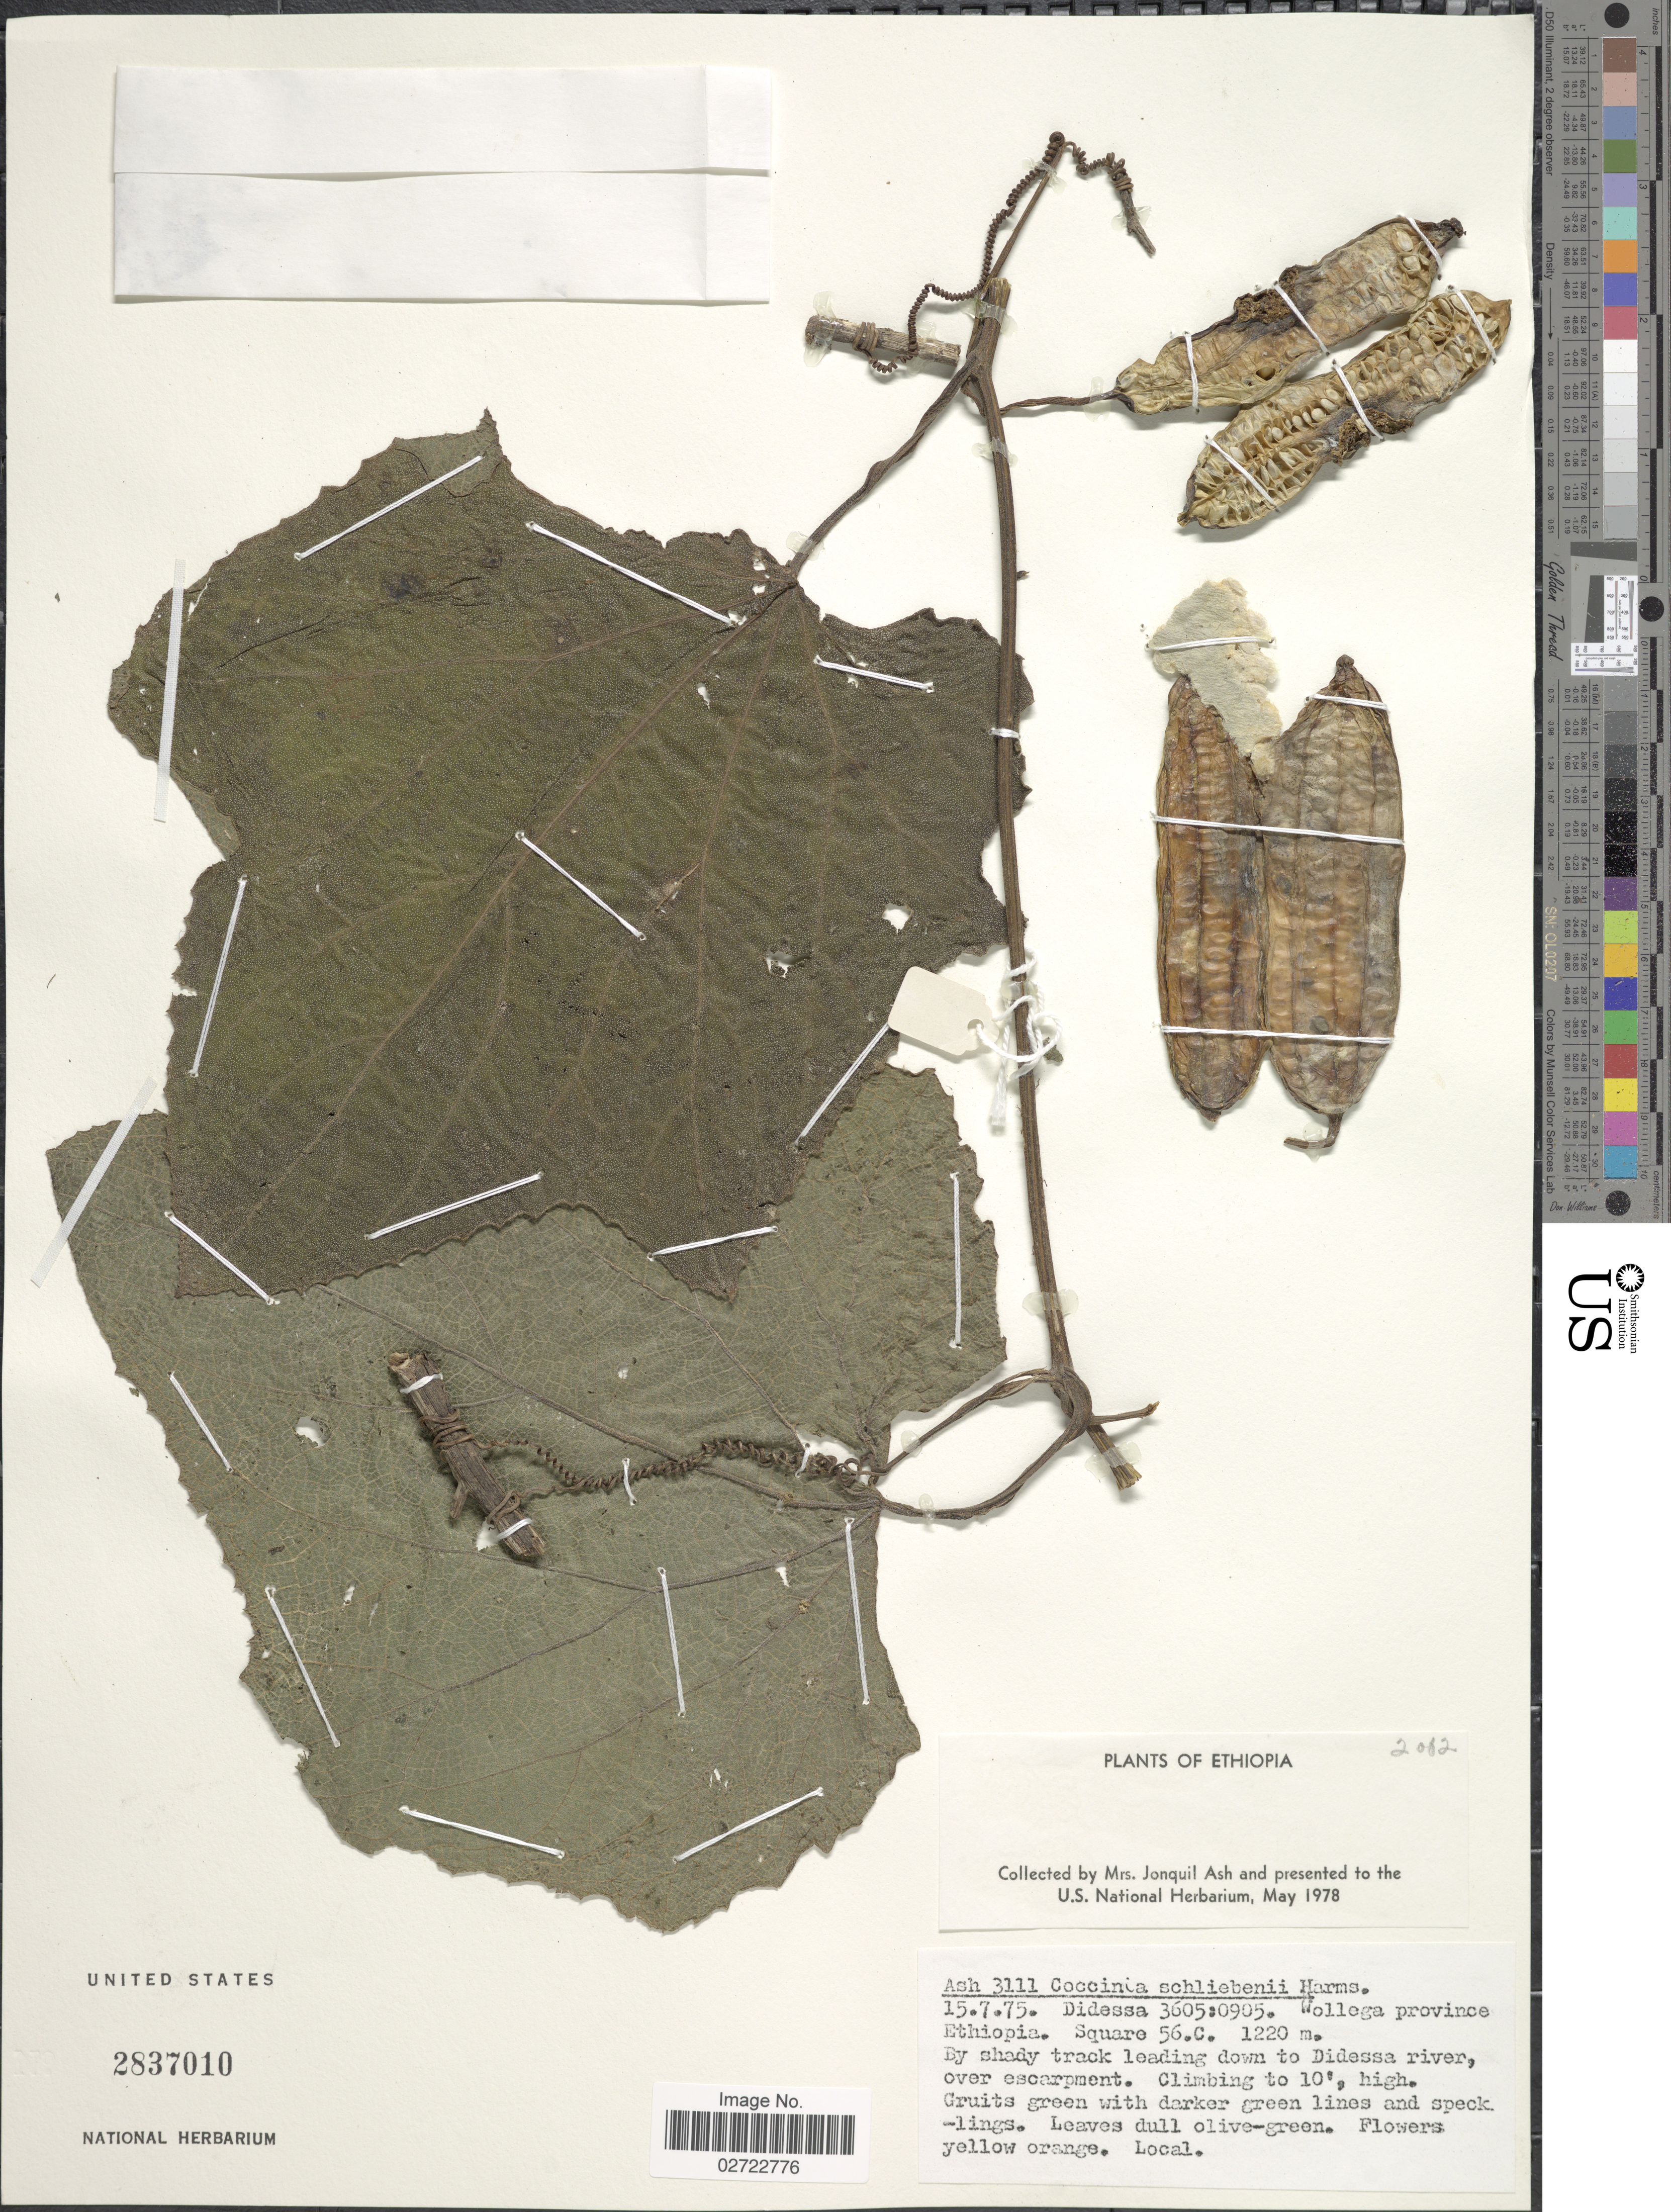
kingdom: Plantae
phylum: Tracheophyta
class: Magnoliopsida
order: Cucurbitales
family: Cucurbitaceae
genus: Coccinia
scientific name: Coccinia schliebenii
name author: Harms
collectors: J. Ash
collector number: Ash 3111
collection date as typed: Transcribed d/m/y: 15/7/75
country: Ethiopia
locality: Didessa 3605:0905. Wollega province. Square 56.C. Track leading down to Didessa river, over escarpment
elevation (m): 1220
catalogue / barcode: US 2837010